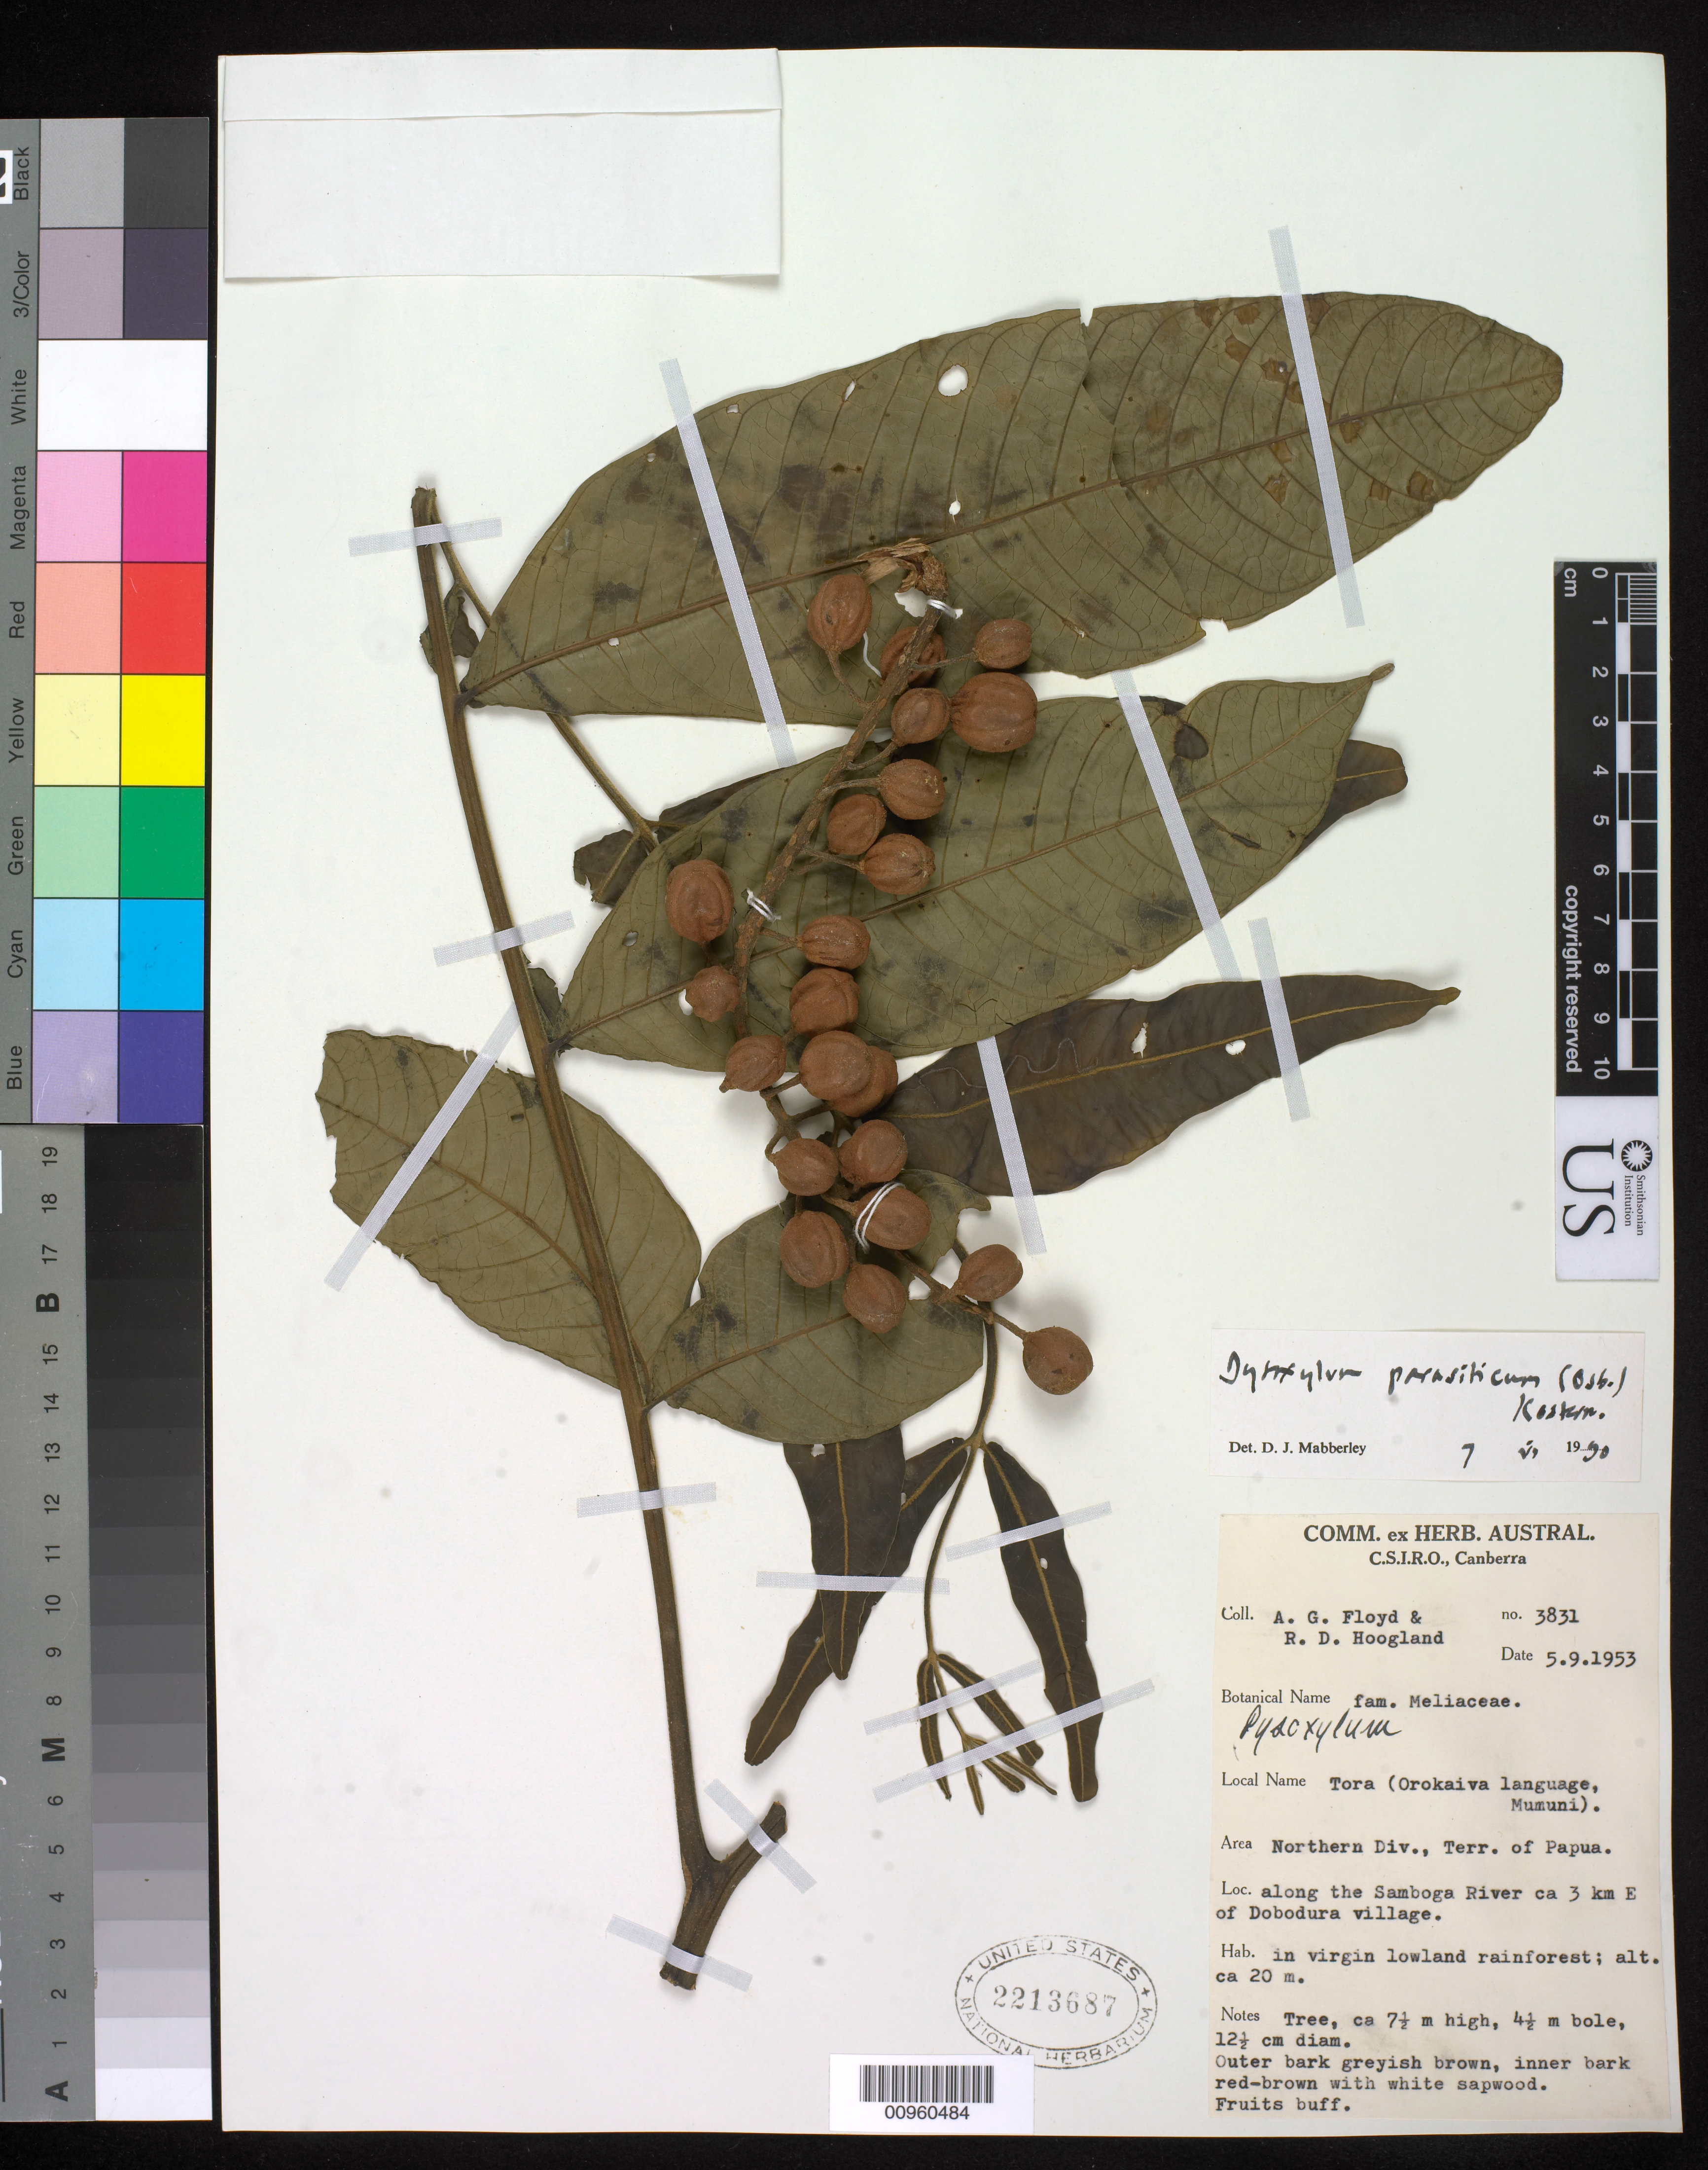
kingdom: Plantae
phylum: Tracheophyta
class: Magnoliopsida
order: Sapindales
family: Meliaceae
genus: Epicharis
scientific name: Epicharis parasitica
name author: (Osbeck) Mabb.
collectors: A. G. Floyd & R. D. Hoogland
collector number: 3831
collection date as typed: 09 May 1953 or 05 Sep 1953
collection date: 1953-05-09 or 1953-09-05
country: Papua New Guinea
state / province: Northern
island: New Guinea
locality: Papua, Samboga River, 3 km E Dobodura village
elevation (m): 20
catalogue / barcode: US 2213687